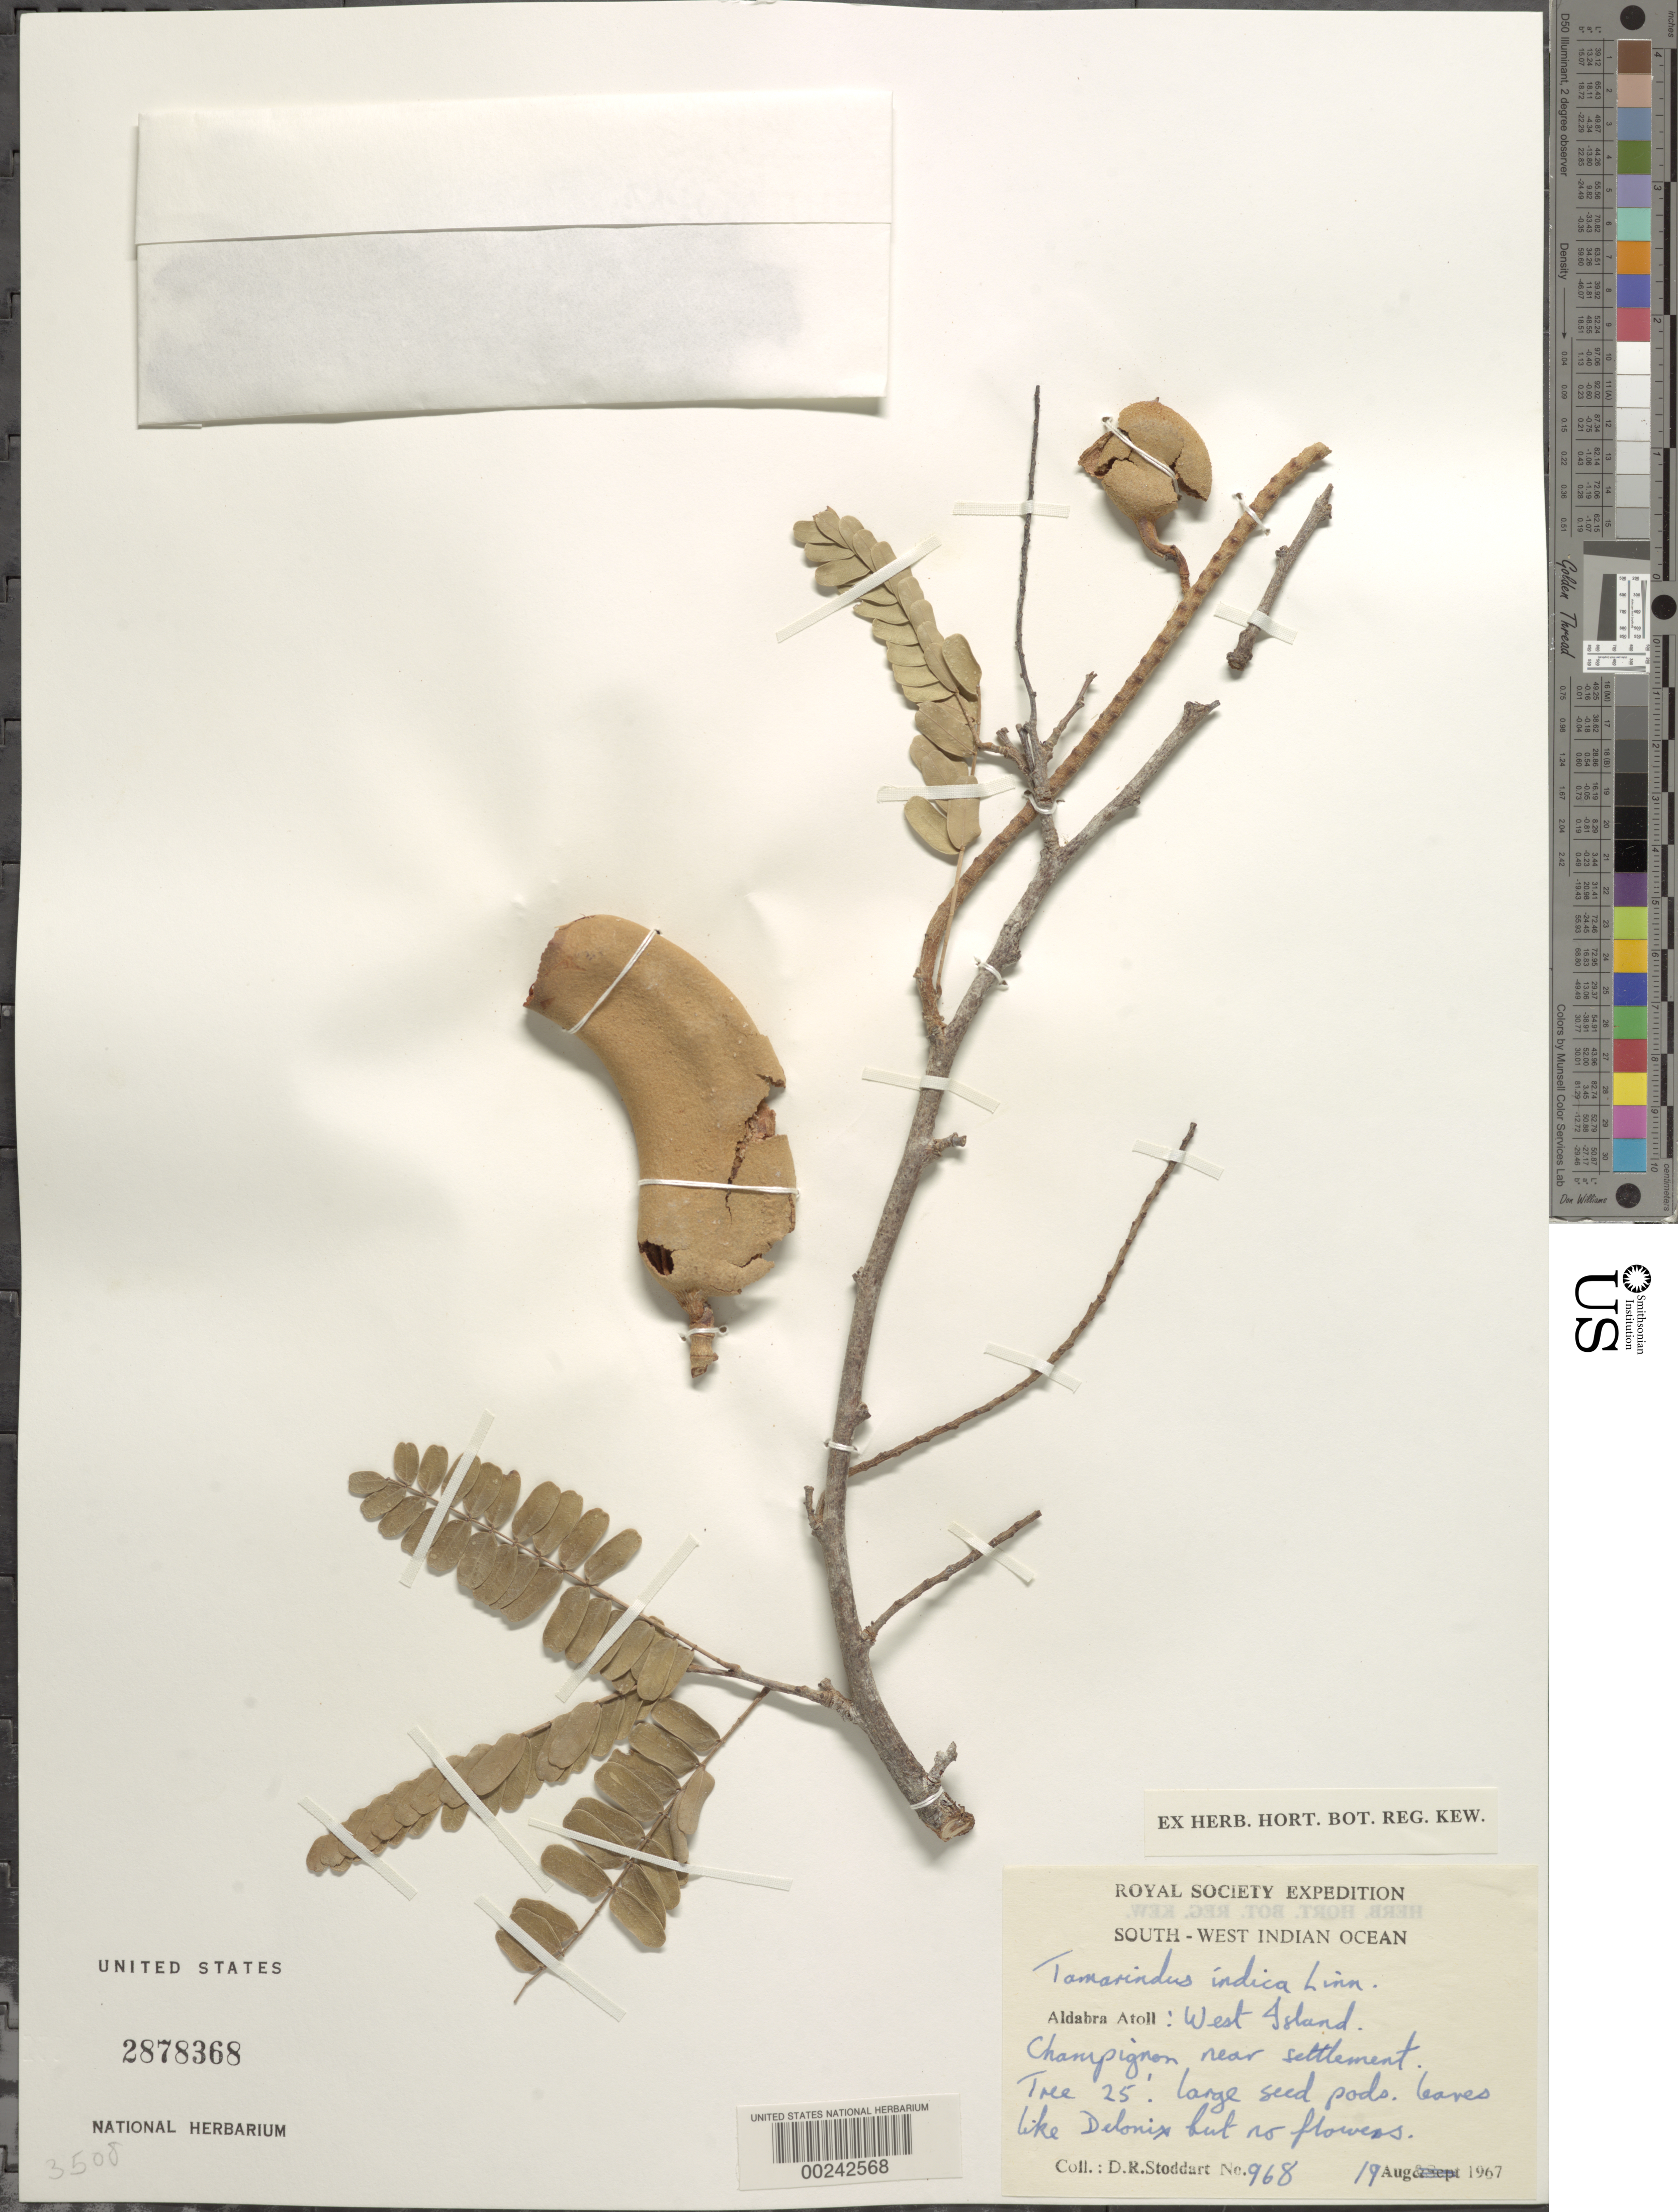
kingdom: Plantae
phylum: Tracheophyta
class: Magnoliopsida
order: Fabales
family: Fabaceae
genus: Tamarindus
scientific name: Tamarindus indica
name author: L.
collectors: D. R. Stoddart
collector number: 968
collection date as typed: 19 Aug 1967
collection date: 1967-08-19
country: Seychelles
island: Aldabra Atoll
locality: West Islet, champignon near settlement. [West Island is part of Aldabra Island (Atoll).]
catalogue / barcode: US 2878368